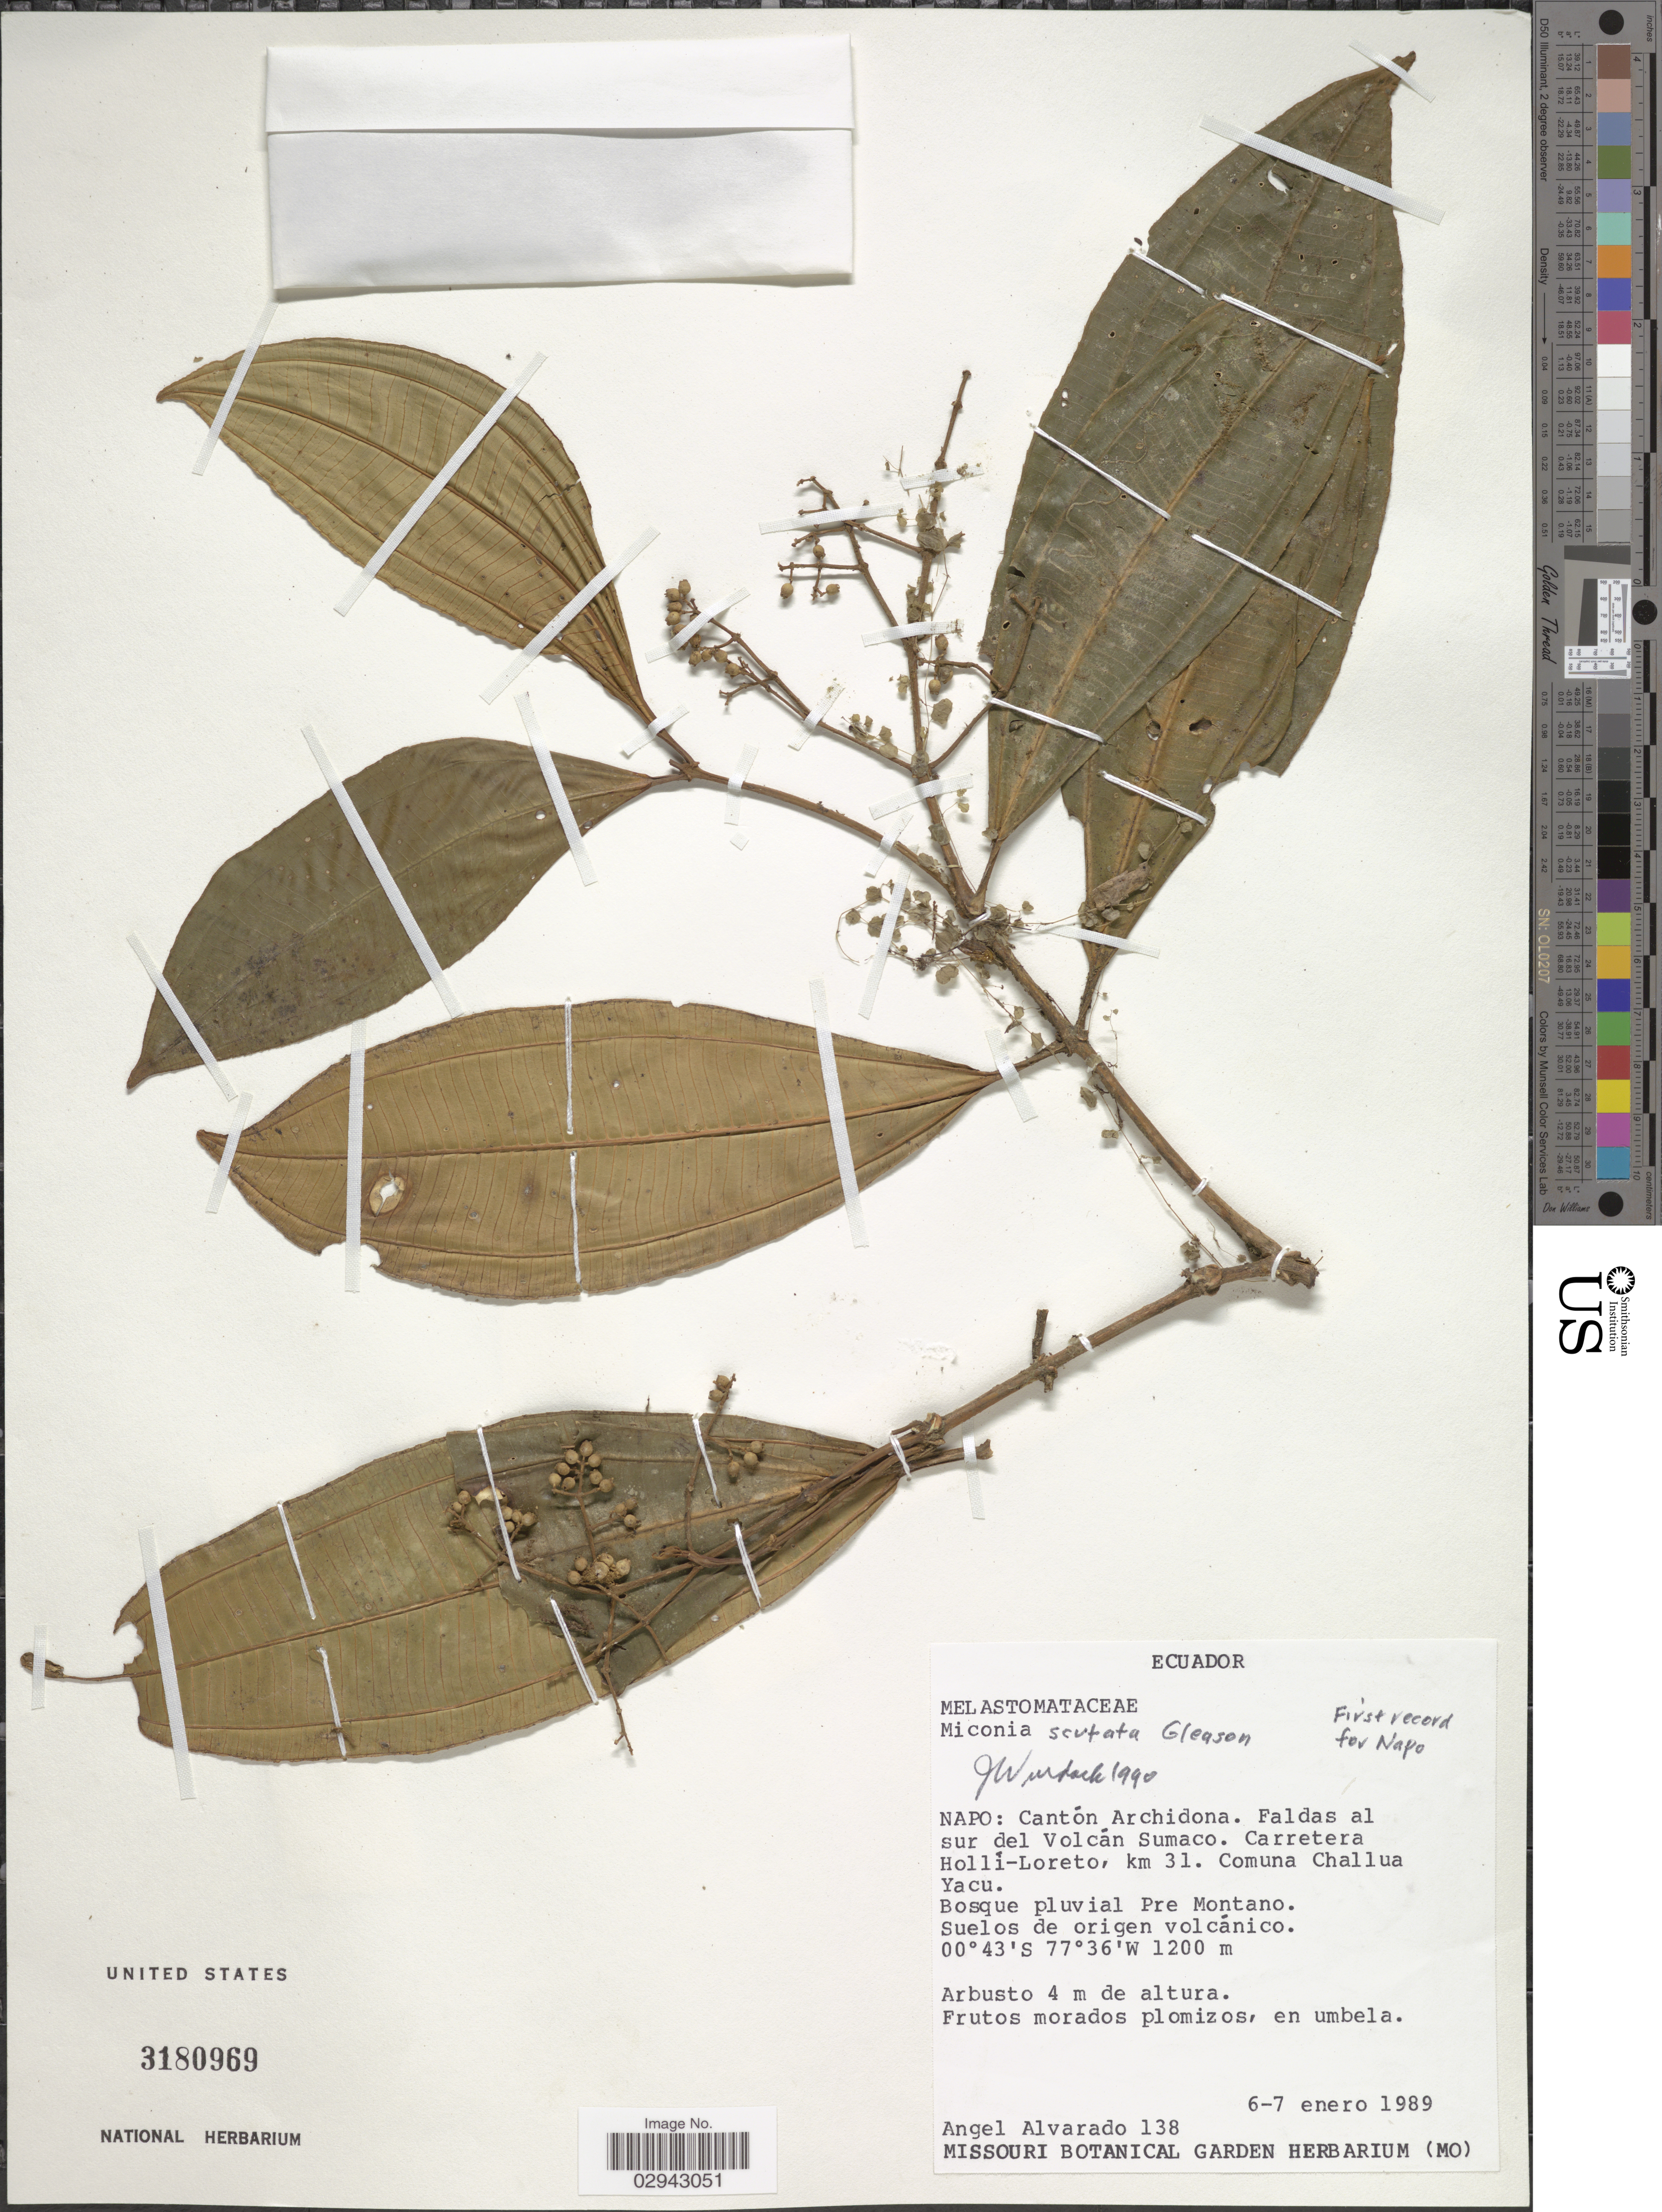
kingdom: Plantae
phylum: Tracheophyta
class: Magnoliopsida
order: Myrtales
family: Melastomataceae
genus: Miconia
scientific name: Miconia scutata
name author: Gleason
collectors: A. Alvarado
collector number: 138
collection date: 1989-01-06/1989-01-07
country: Ecuador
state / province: Napo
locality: Cantón Archidona. Faldas al sur del Volcán Sumaco. Carretera Hollí-Loreto, km 31. Comuna Challua Yacu.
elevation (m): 1200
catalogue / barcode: US 3180969